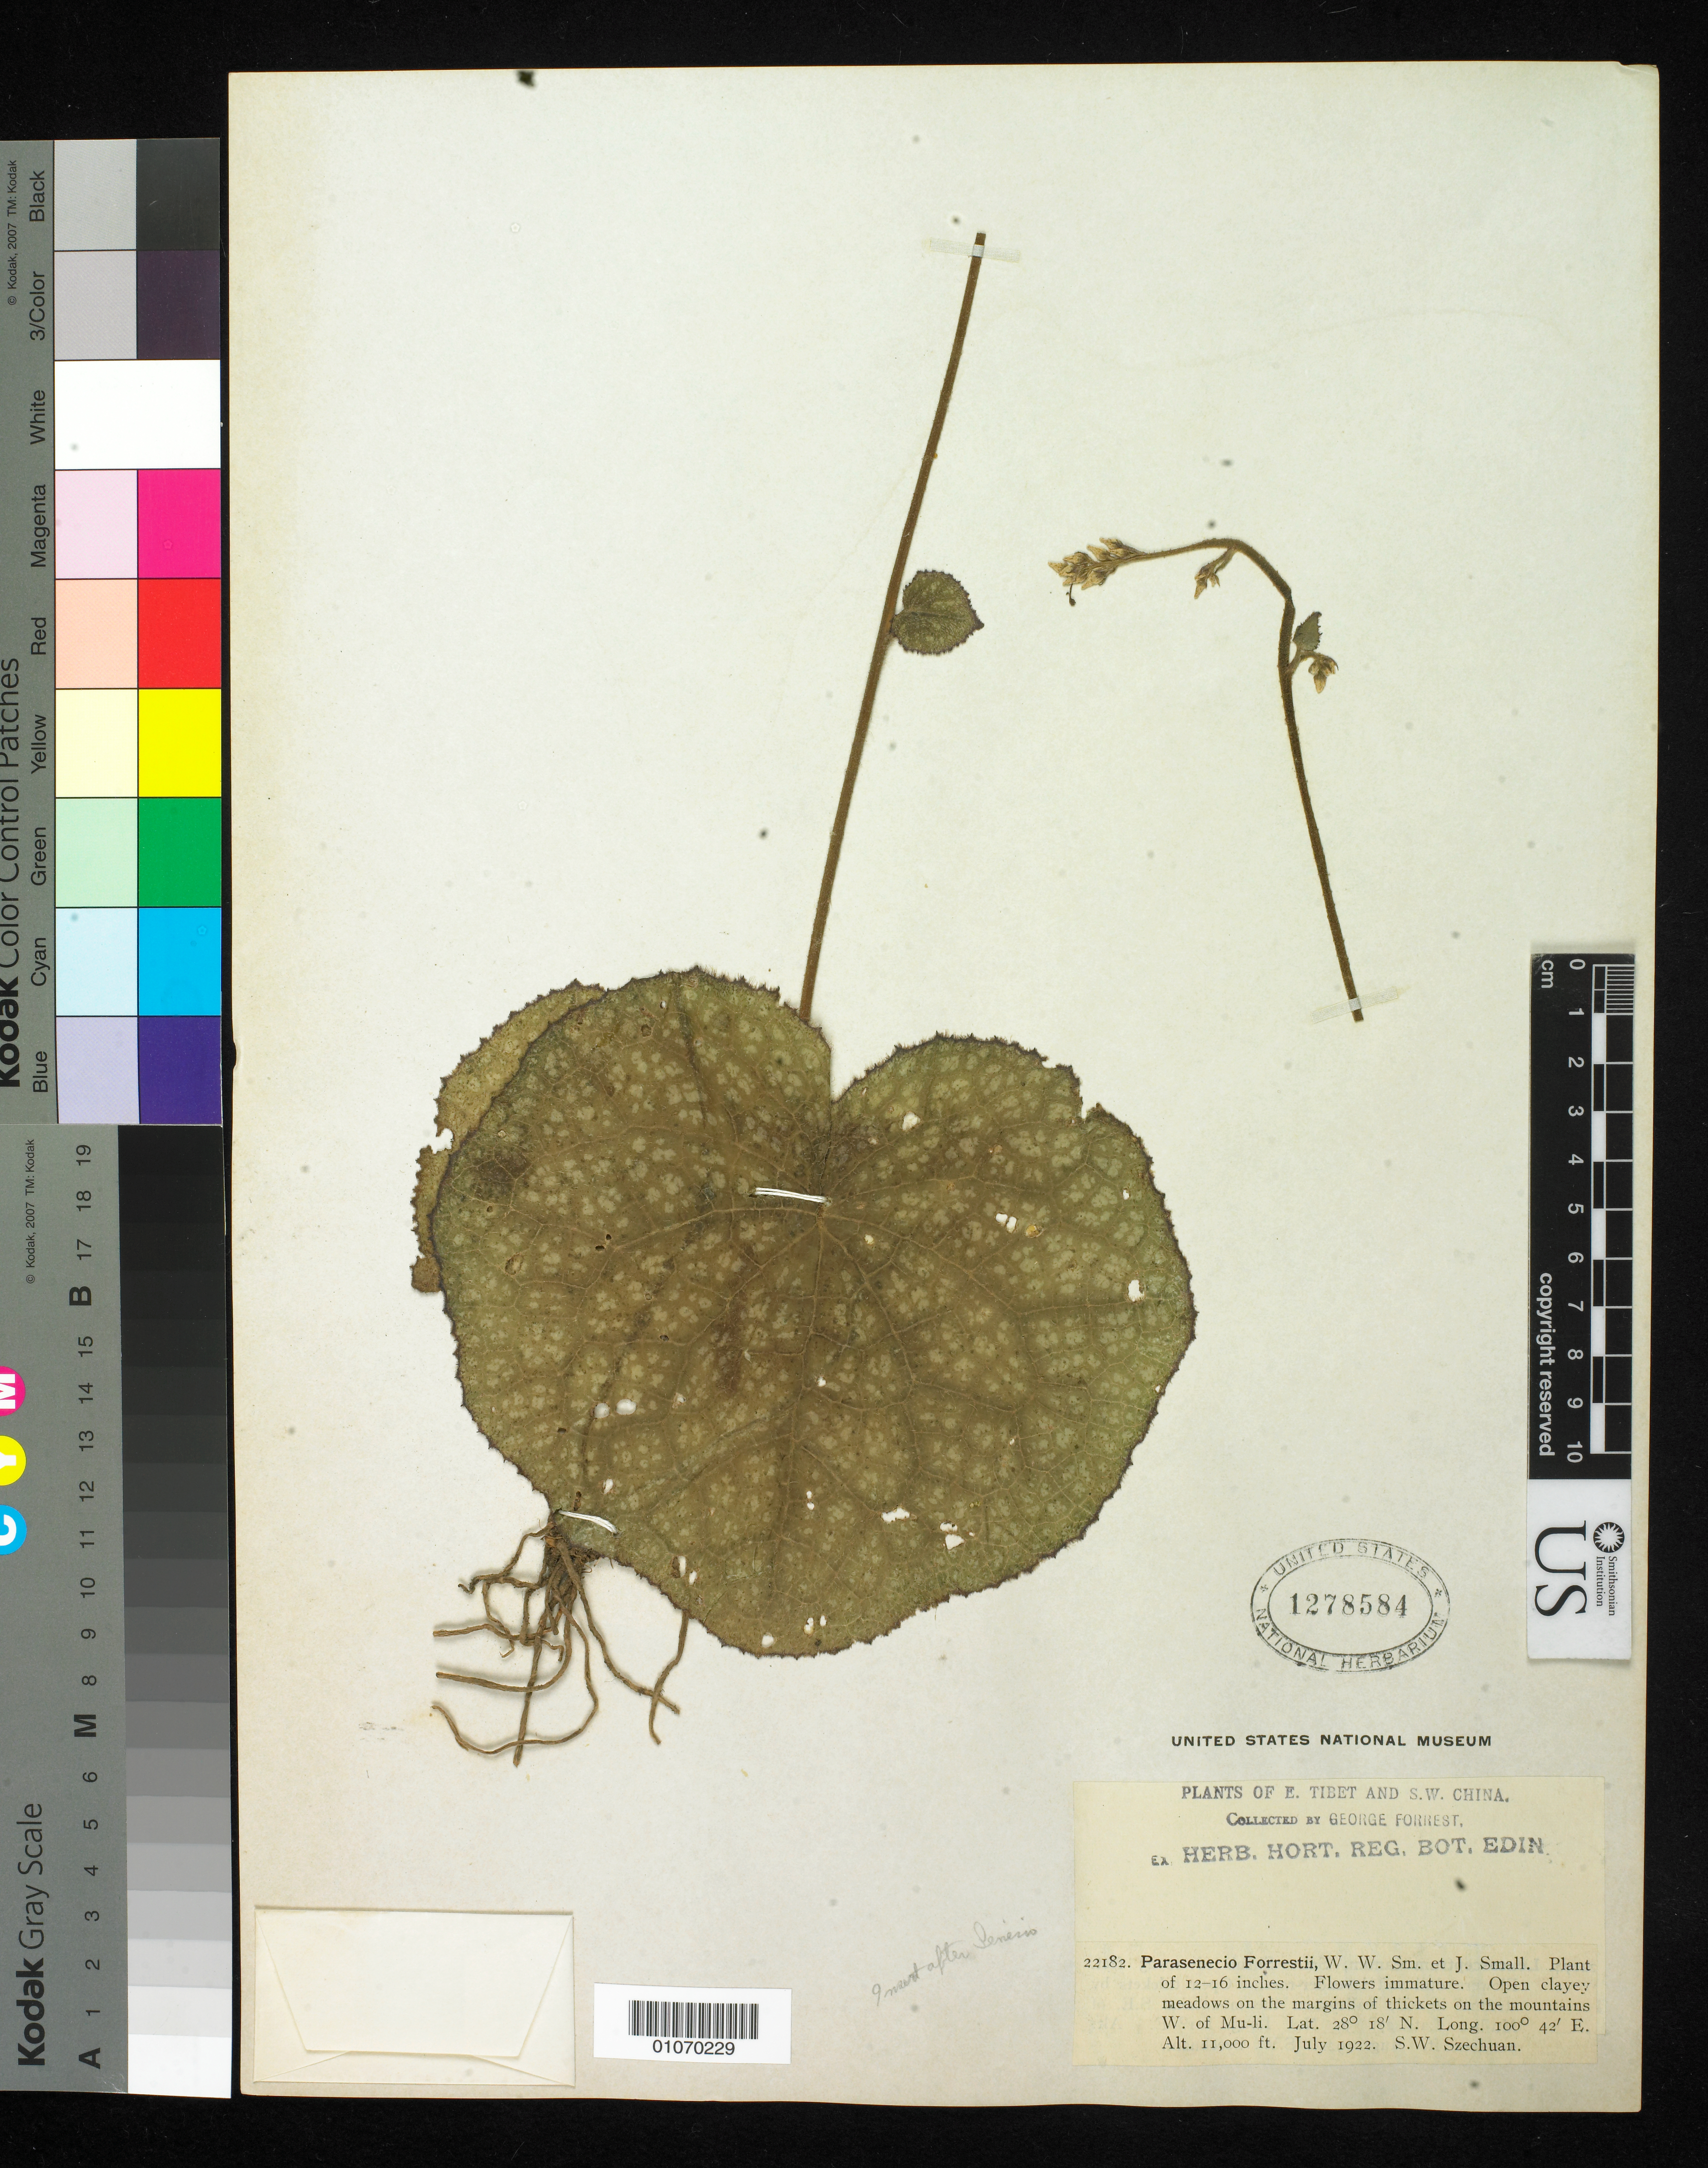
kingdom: Plantae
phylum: Tracheophyta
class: Magnoliopsida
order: Asterales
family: Asteraceae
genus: Parasenecio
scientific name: Parasenecio forrestii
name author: W.W. Sm. & Small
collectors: G. Forrest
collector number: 22182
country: China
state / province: Sichuan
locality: W of Mu-li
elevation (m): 3353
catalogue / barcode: US 1278584